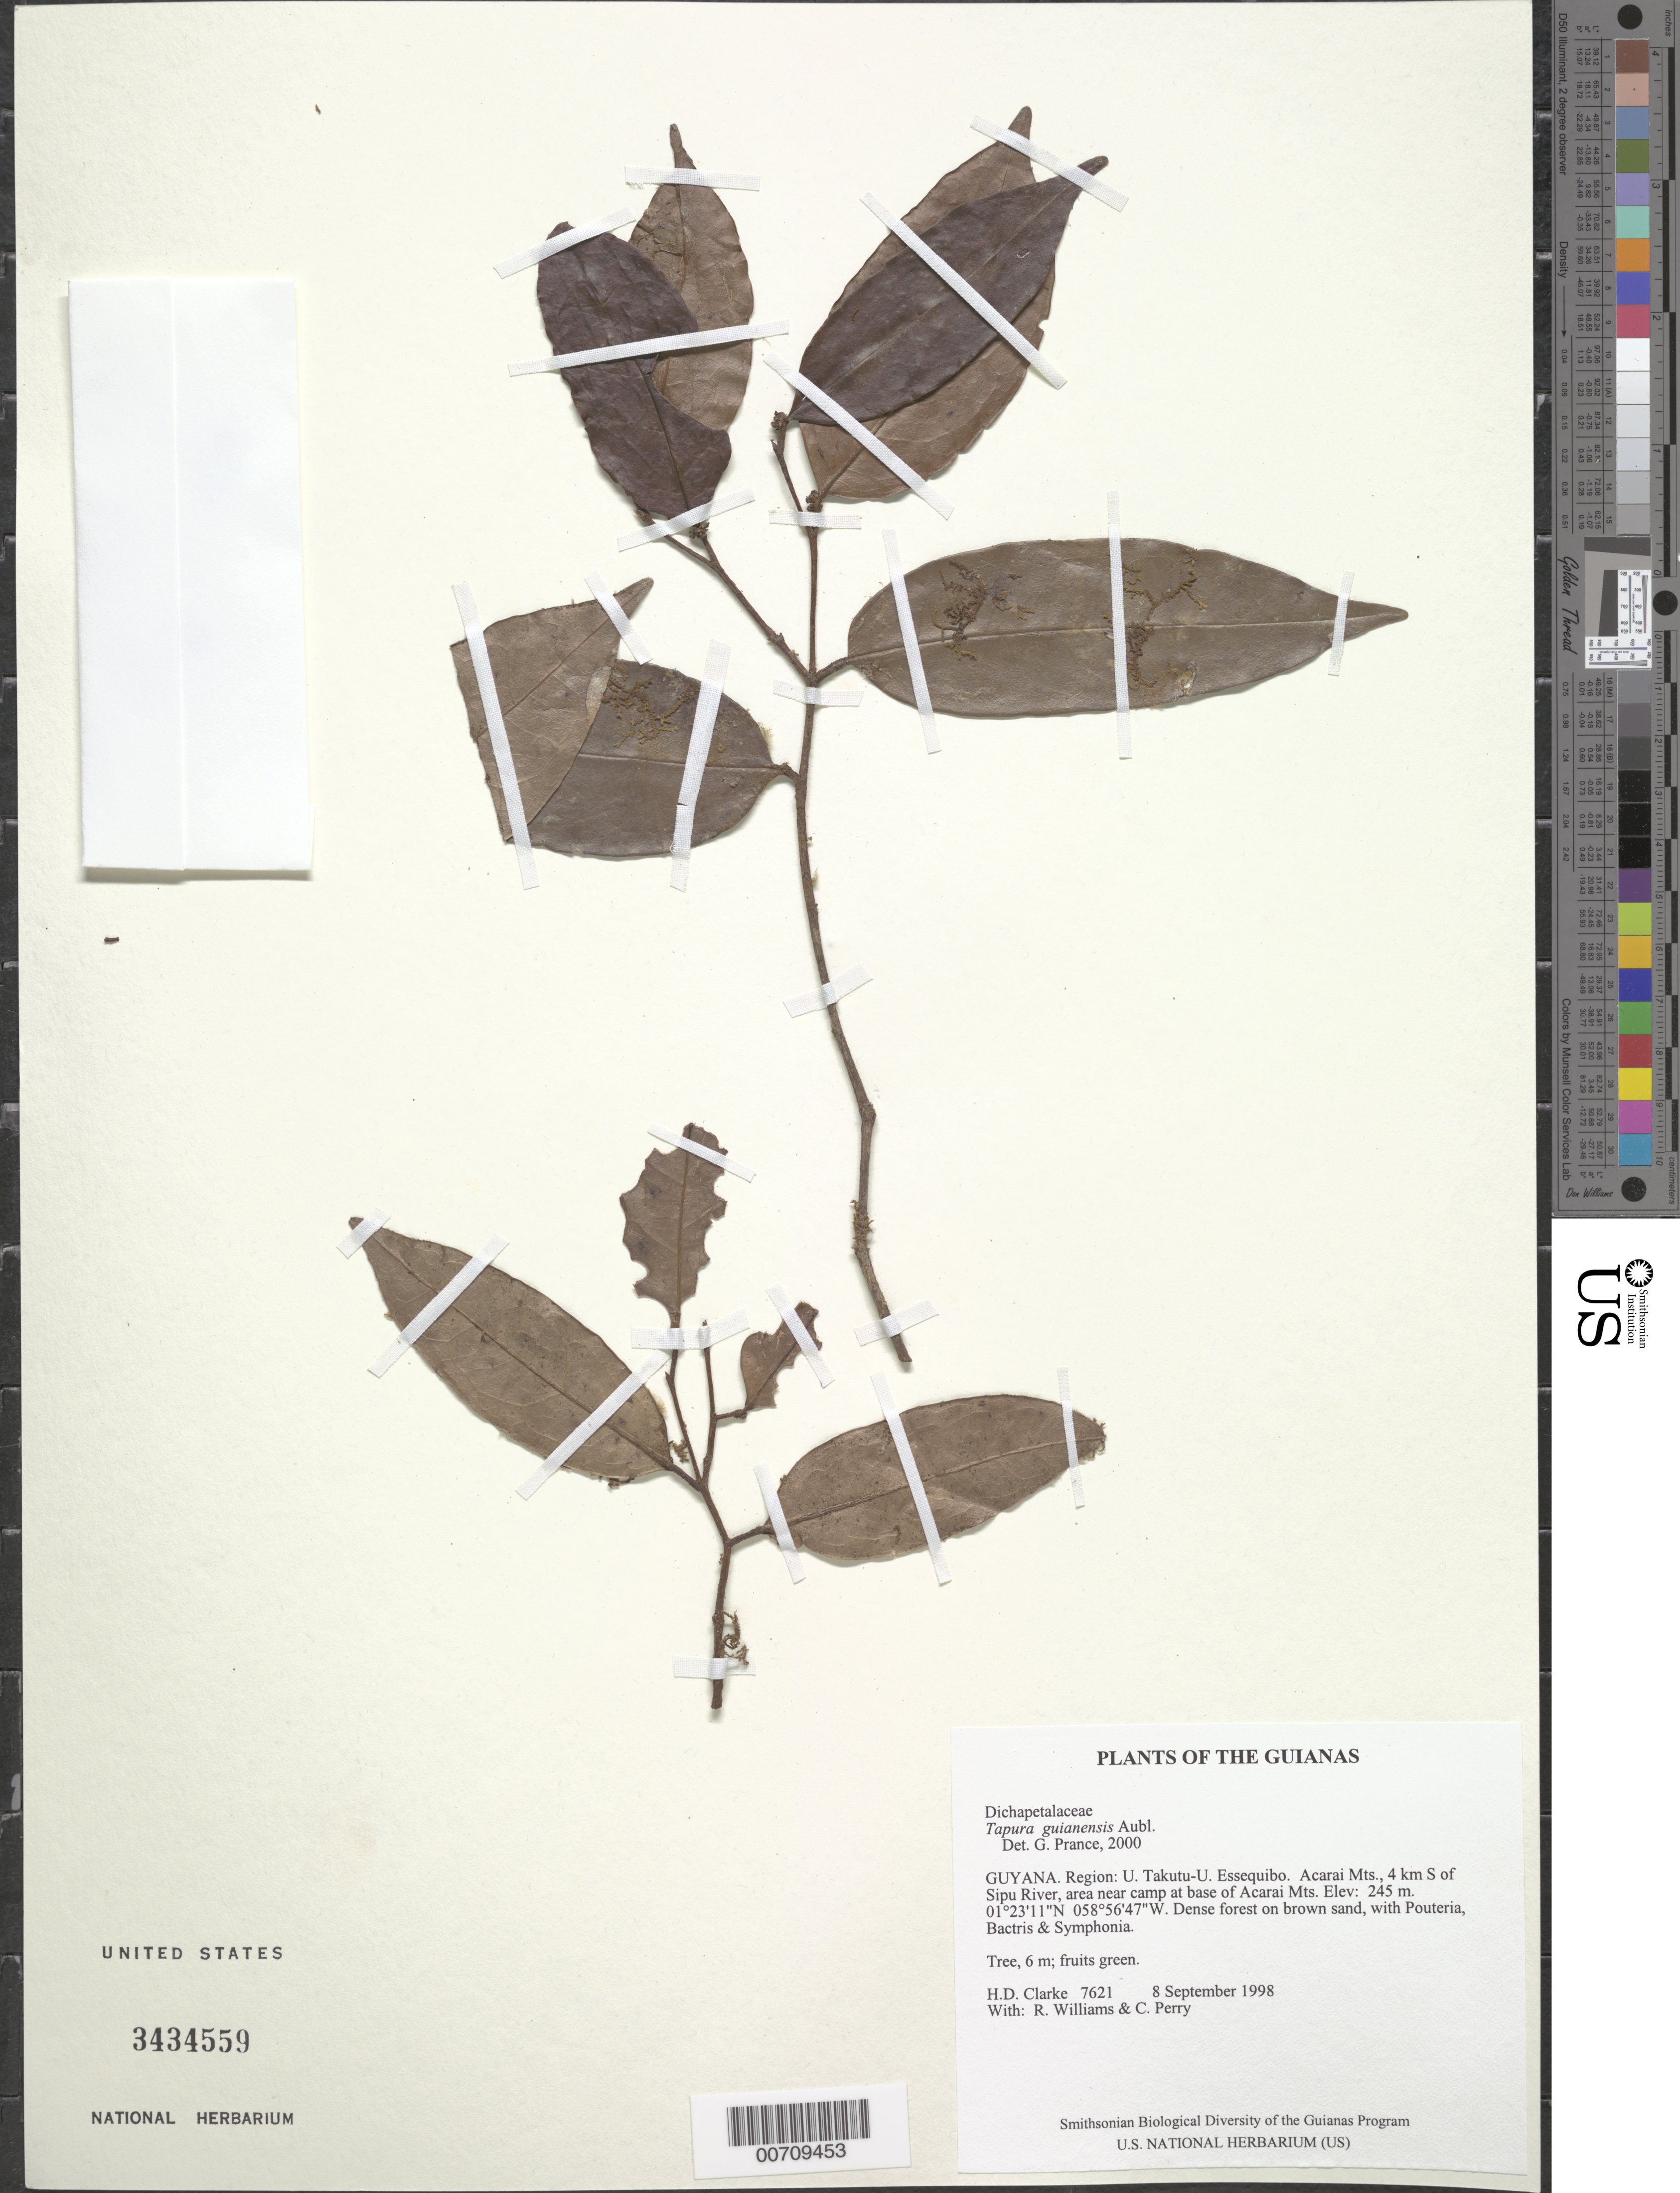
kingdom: Plantae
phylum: Tracheophyta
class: Magnoliopsida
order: Malpighiales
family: Dichapetalaceae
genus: Tapura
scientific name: Tapura guianensis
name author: Aubl.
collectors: H. D. Clarke, R. Williams & C. Perry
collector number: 7621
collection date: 1998-09-08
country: Guyana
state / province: U. Takutu-U. Essequibo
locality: Region: Upper Takutu-Upper Essequibo. Acarai Mts., 4 km S of Sipu River, area near camp at base of Acarai Mts.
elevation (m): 245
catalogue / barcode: US 3434559